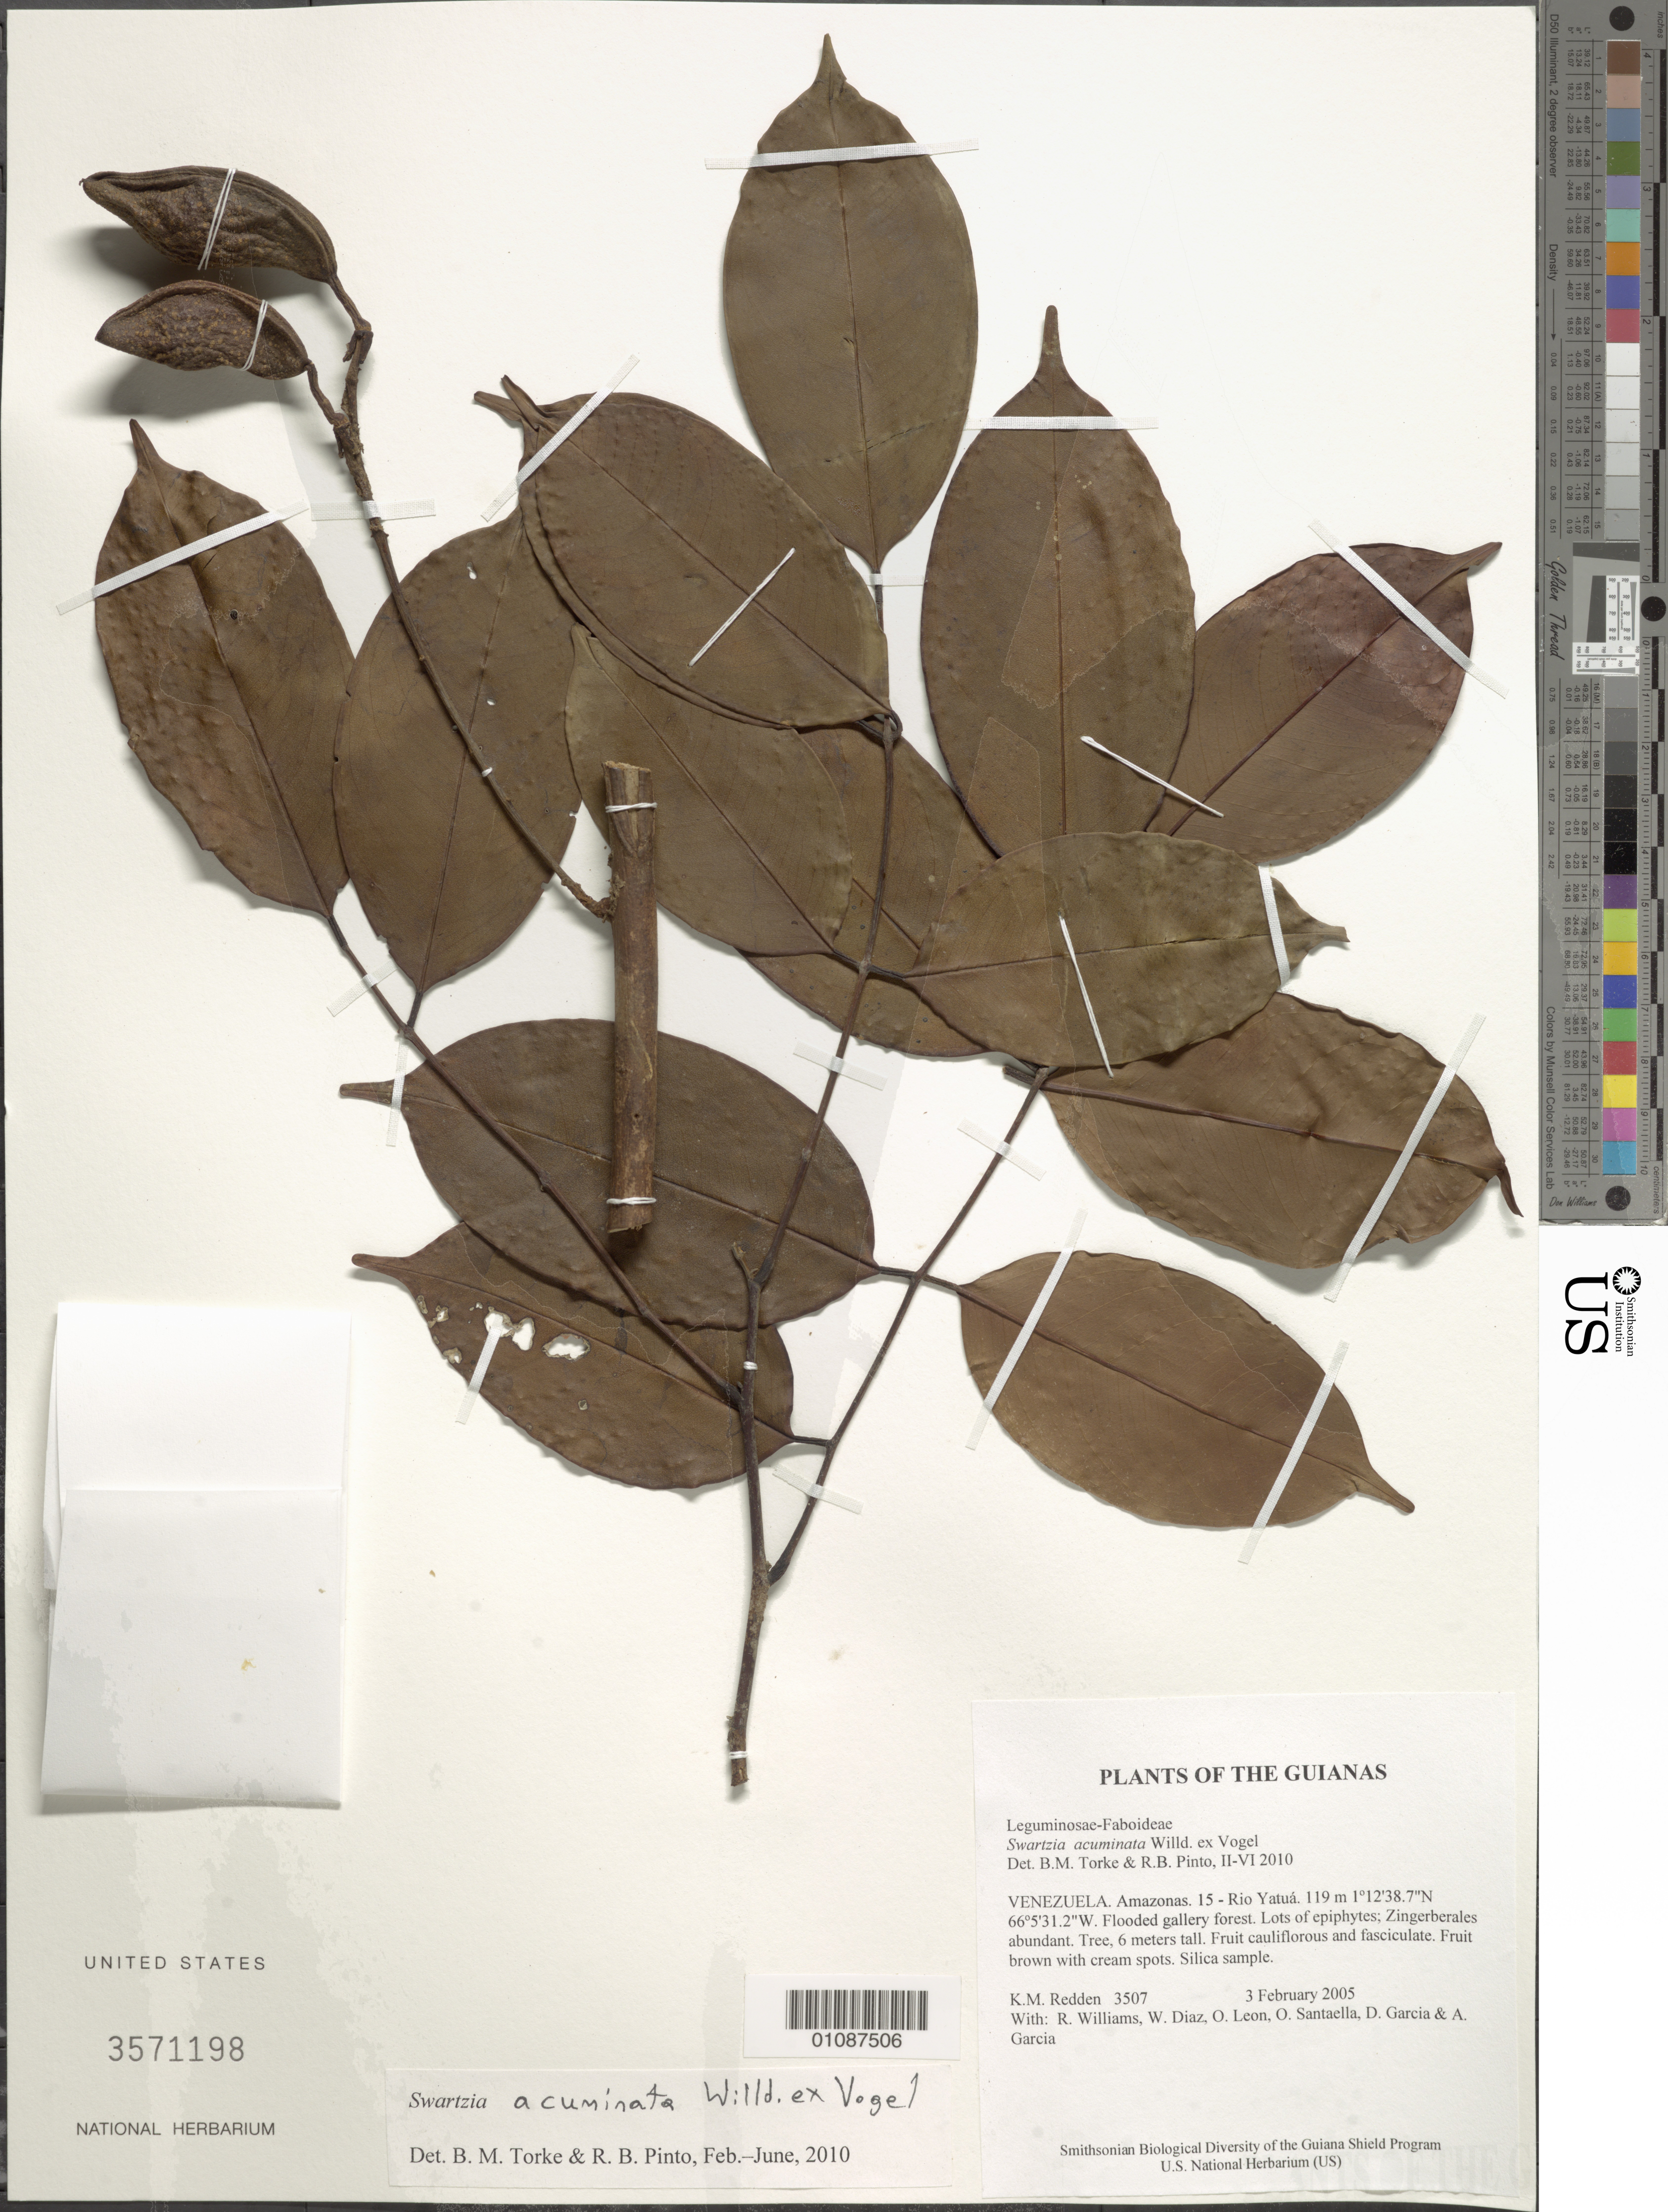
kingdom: Plantae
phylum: Tracheophyta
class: Magnoliopsida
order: Fabales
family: Fabaceae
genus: Swartzia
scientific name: Swartzia acuminata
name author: Willd. ex Vogel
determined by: Torke, B. M.; Pinto, R. B.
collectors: K. M. Redden, R. Williams, W. Díaz P., O. León, O. Santaella, D. Garcia & A. Garcia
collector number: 3507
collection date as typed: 3 February 2005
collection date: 2005-02-03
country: Venezuela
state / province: Amazonas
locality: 15 - Rio Yatuá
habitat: Flooded gallery forest. Lots of epiphytes; Zingerberales abundant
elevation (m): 119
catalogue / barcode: US 3571198